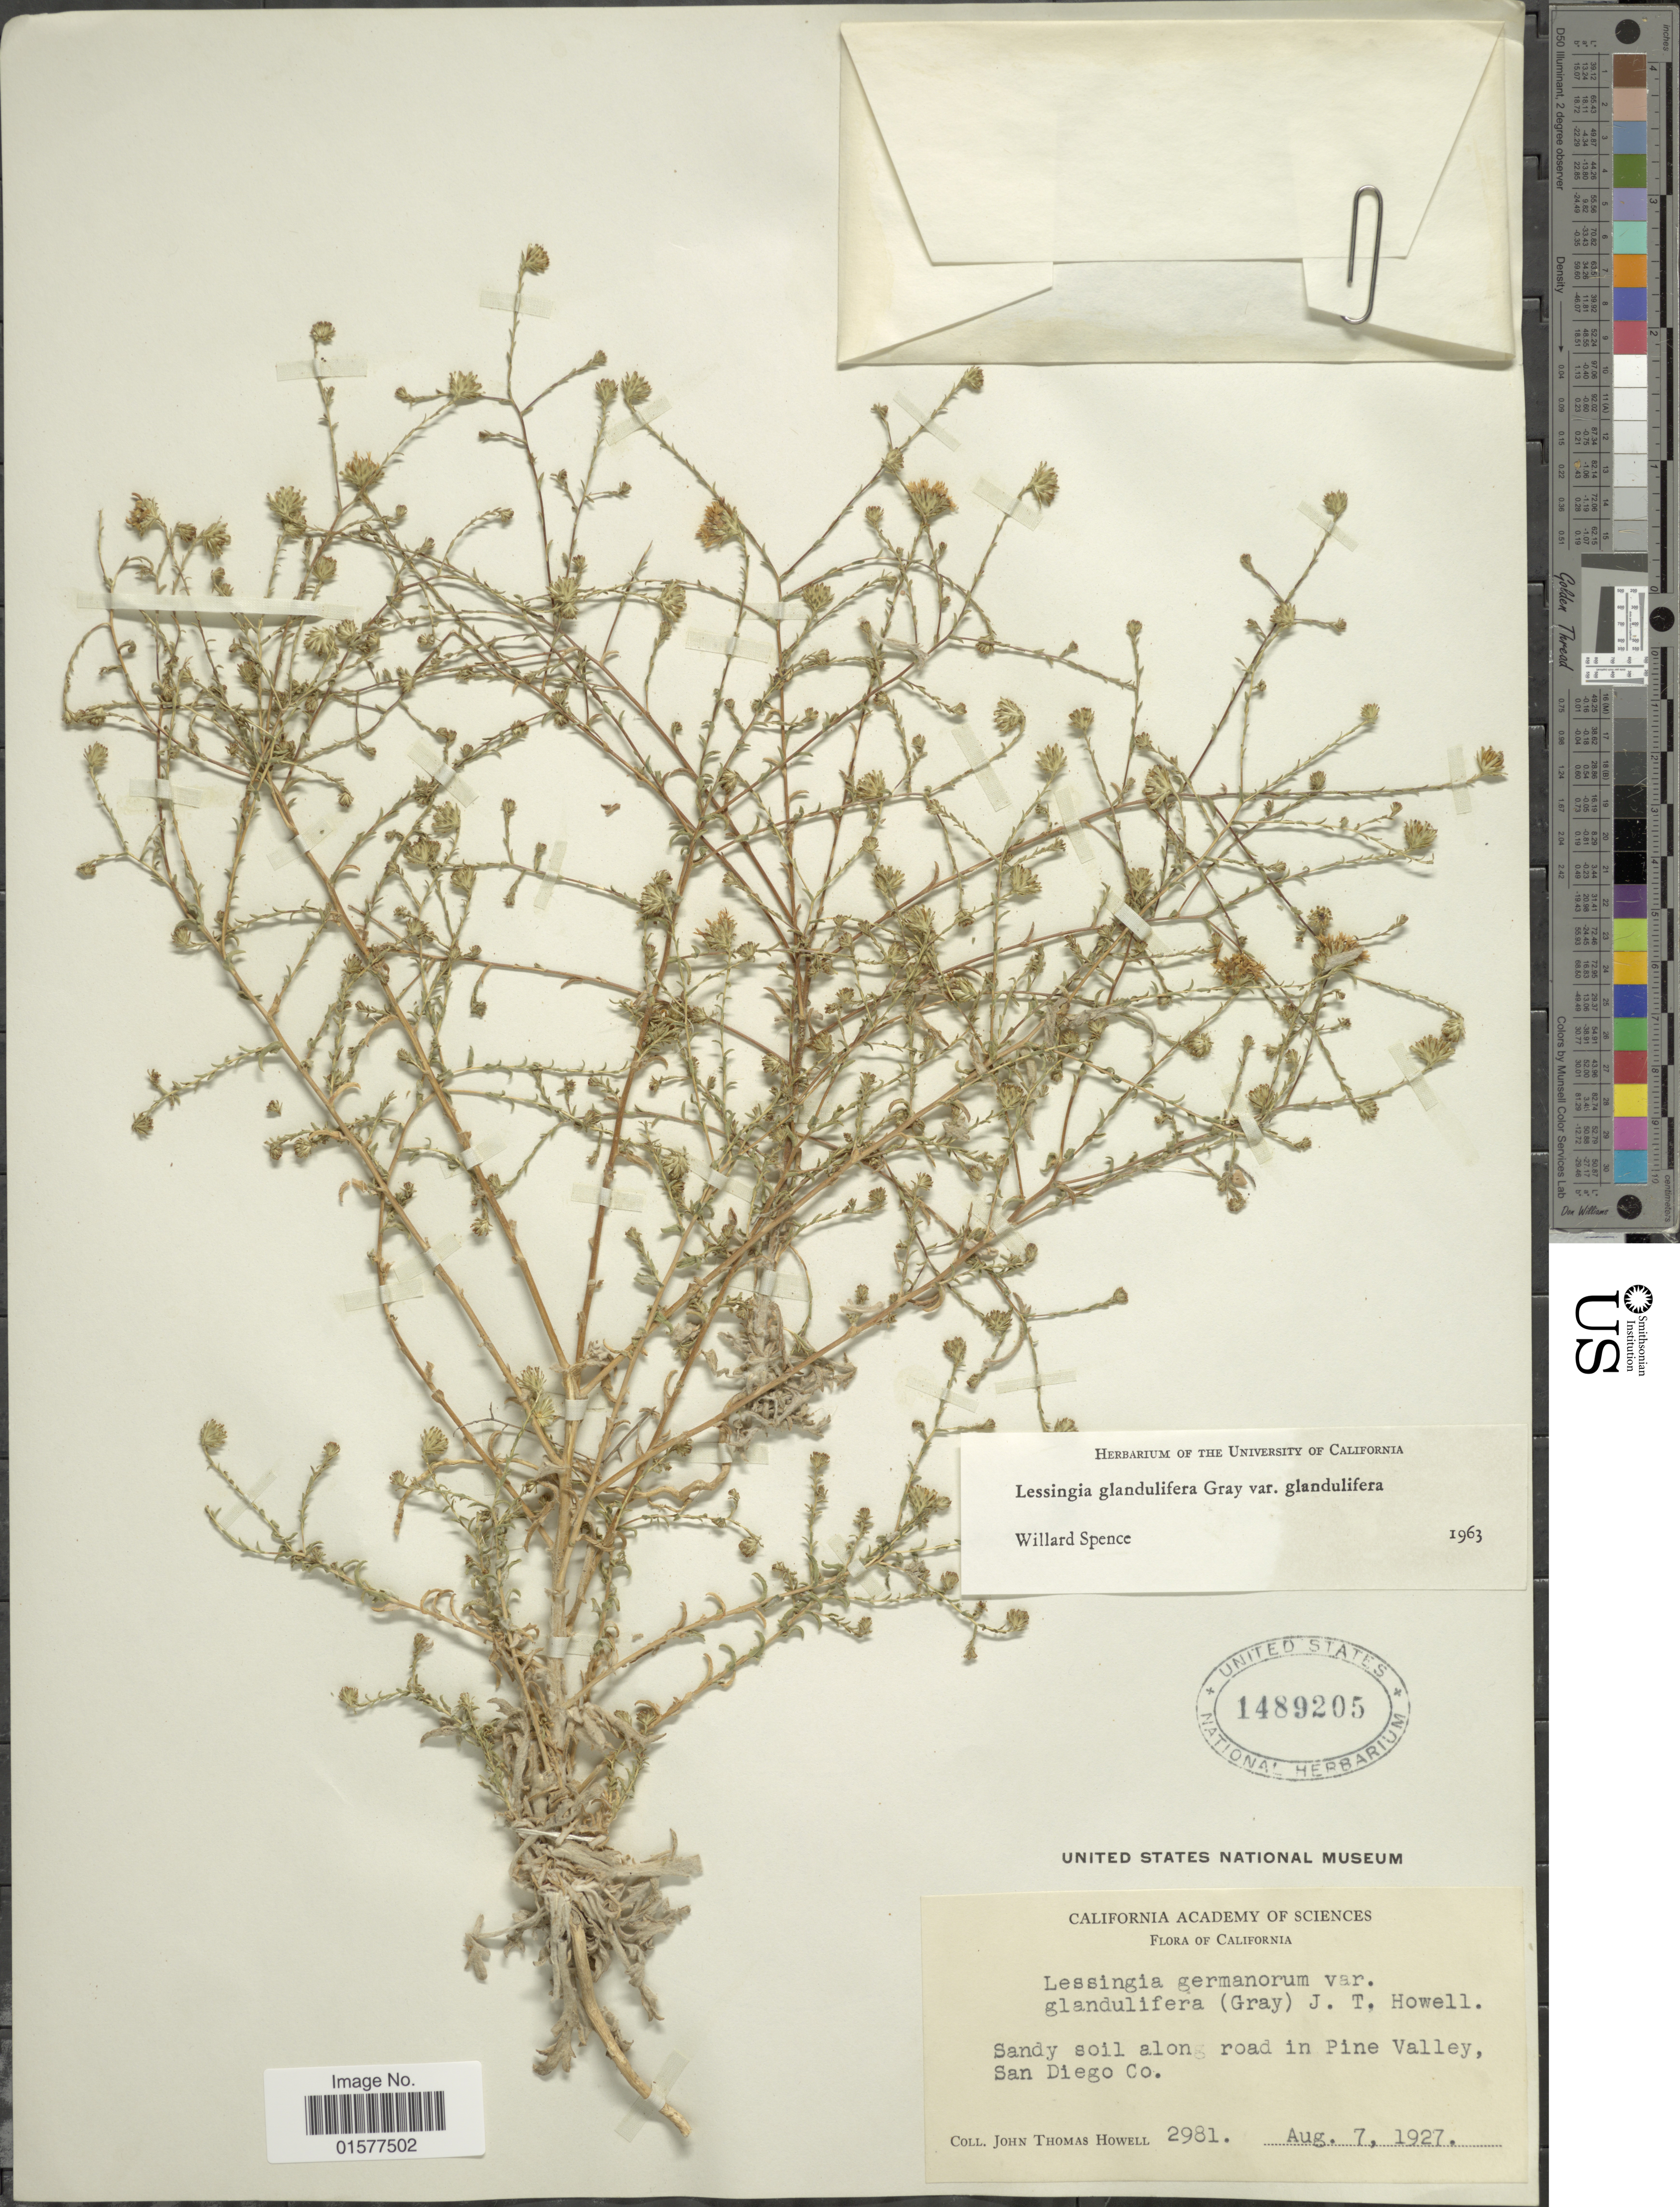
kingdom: Plantae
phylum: Tracheophyta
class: Magnoliopsida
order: Asterales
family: Asteraceae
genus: Lessingia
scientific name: Lessingia glandulifera var. glandulifera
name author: (A. Gray) J.T. Howell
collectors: J. T. Howell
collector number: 2981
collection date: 1927-08-07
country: United States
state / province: California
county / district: San Diego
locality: Sandy soil along road in Pine Valley, San Diego Co.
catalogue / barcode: US 1489205